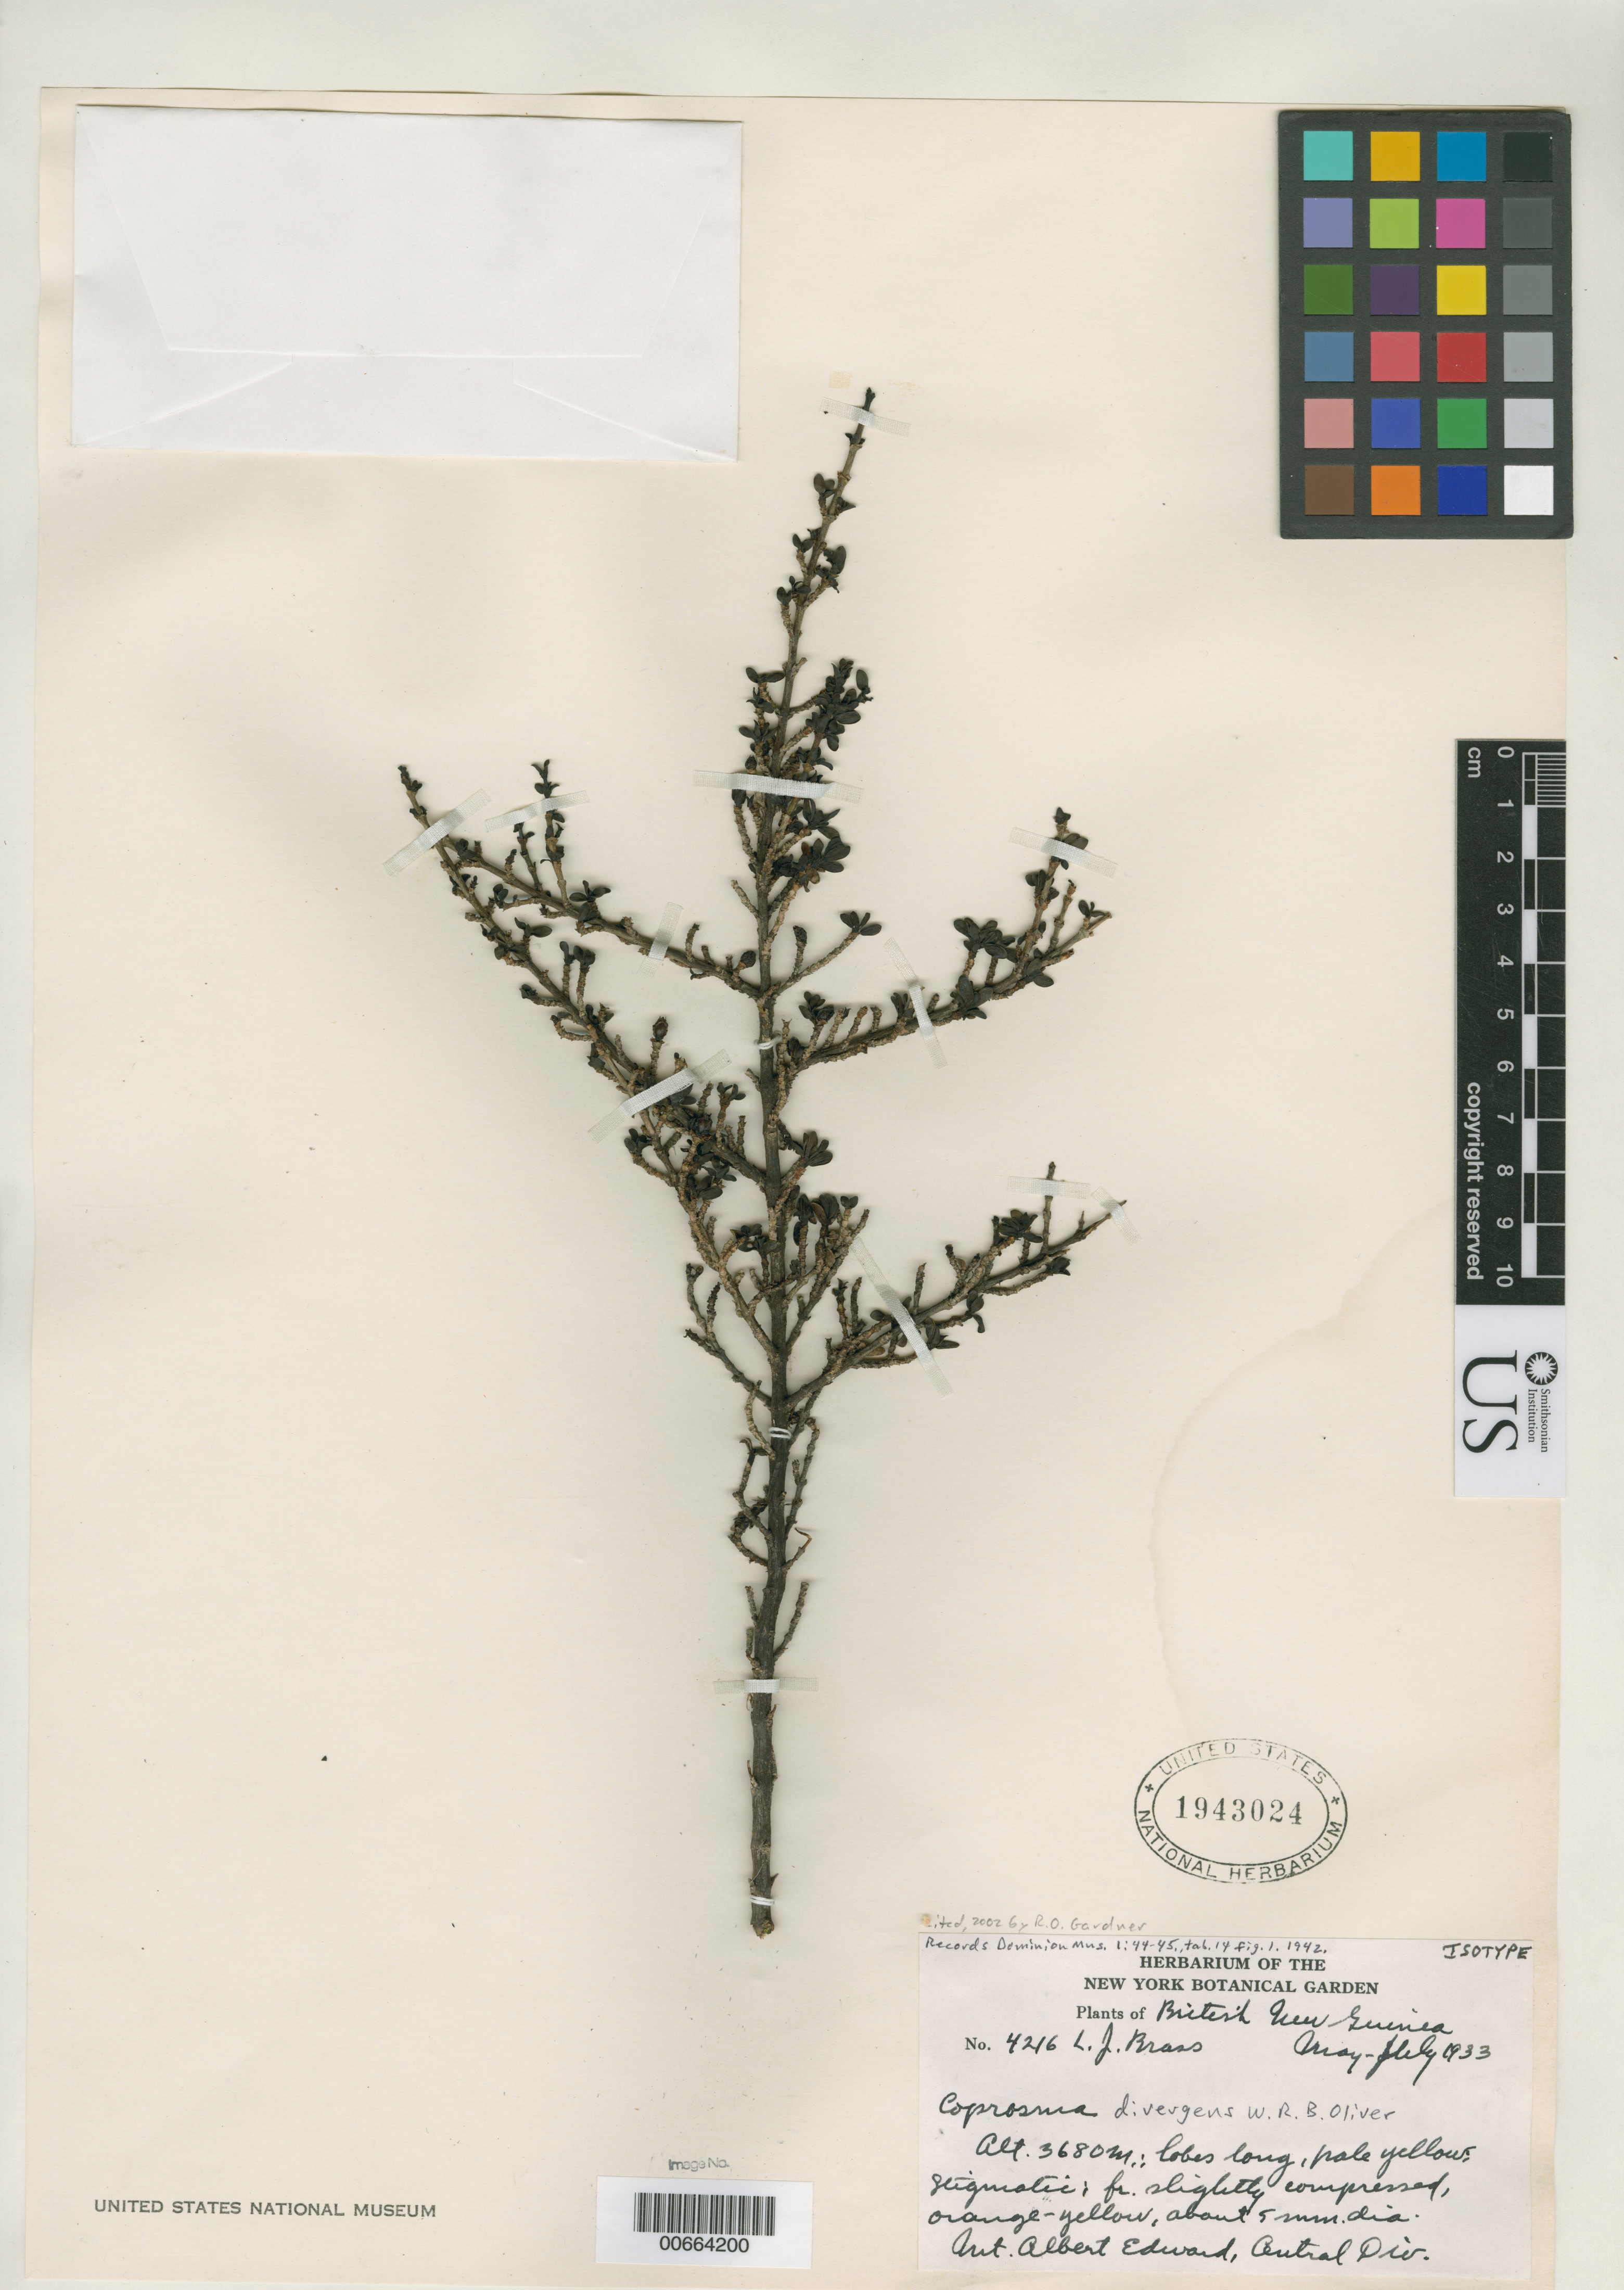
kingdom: Plantae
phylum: Tracheophyta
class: Magnoliopsida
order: Gentianales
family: Rubiaceae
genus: Coprosma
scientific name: Coprosma divergens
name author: W.R.B. Oliv.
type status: Isotype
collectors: L. J. Brass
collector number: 4216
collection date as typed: May 1933 to -- Jul 1933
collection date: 1933-05/1933-07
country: Papua New Guinea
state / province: Central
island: New Guinea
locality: Int. Albert Edward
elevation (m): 3680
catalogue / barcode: US 1943024